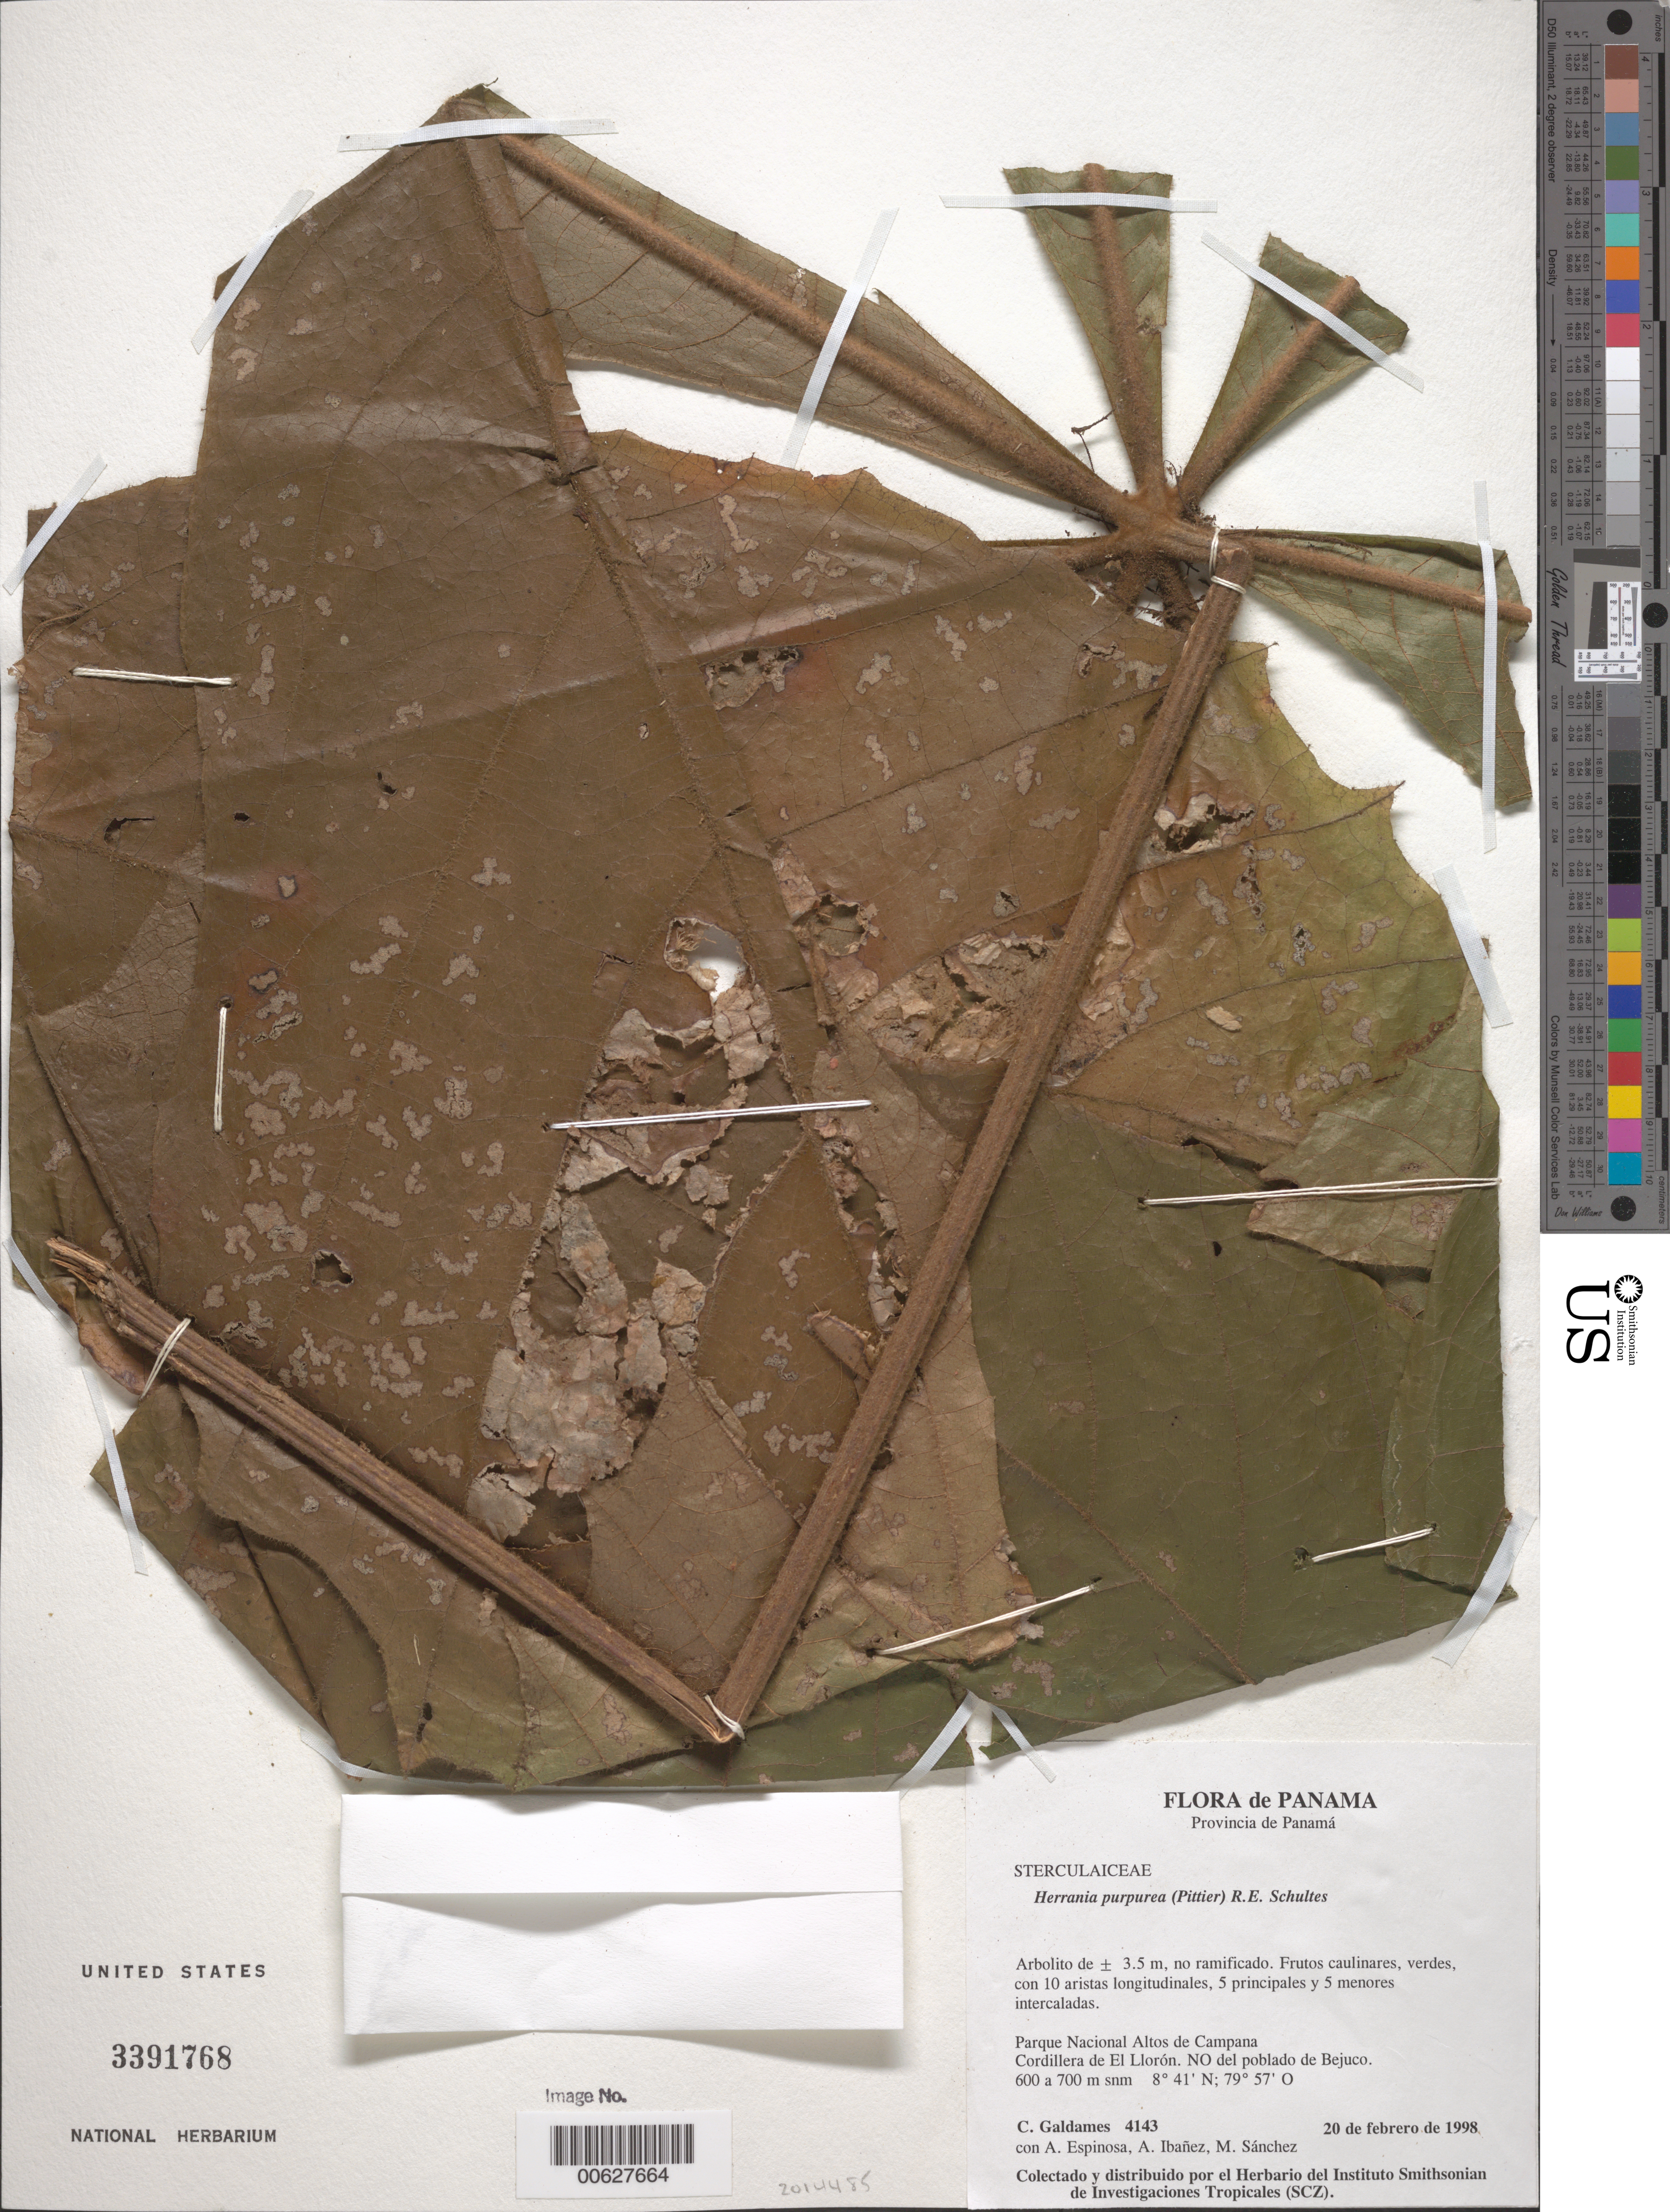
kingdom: Plantae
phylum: Tracheophyta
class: Magnoliopsida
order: Malvales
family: Malvaceae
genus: Theobroma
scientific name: Theobroma pulcherrimum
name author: (Goudot) De Wild.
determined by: Dorr, Laurence J., Curator (BOT), Smithsonian Institution - National Museum of Natural History (UNITED STATES)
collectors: C. Galdames, A. Espnosa, A. Ibáñez & M. Sánchez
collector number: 4143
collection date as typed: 20 Feb 1998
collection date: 1998-02-20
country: Panama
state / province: Panamá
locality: Parque Nacional Altos de Campana, Cordillera de El Loorón, NW del Poblado de Bejuco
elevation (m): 600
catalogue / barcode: US 3391768